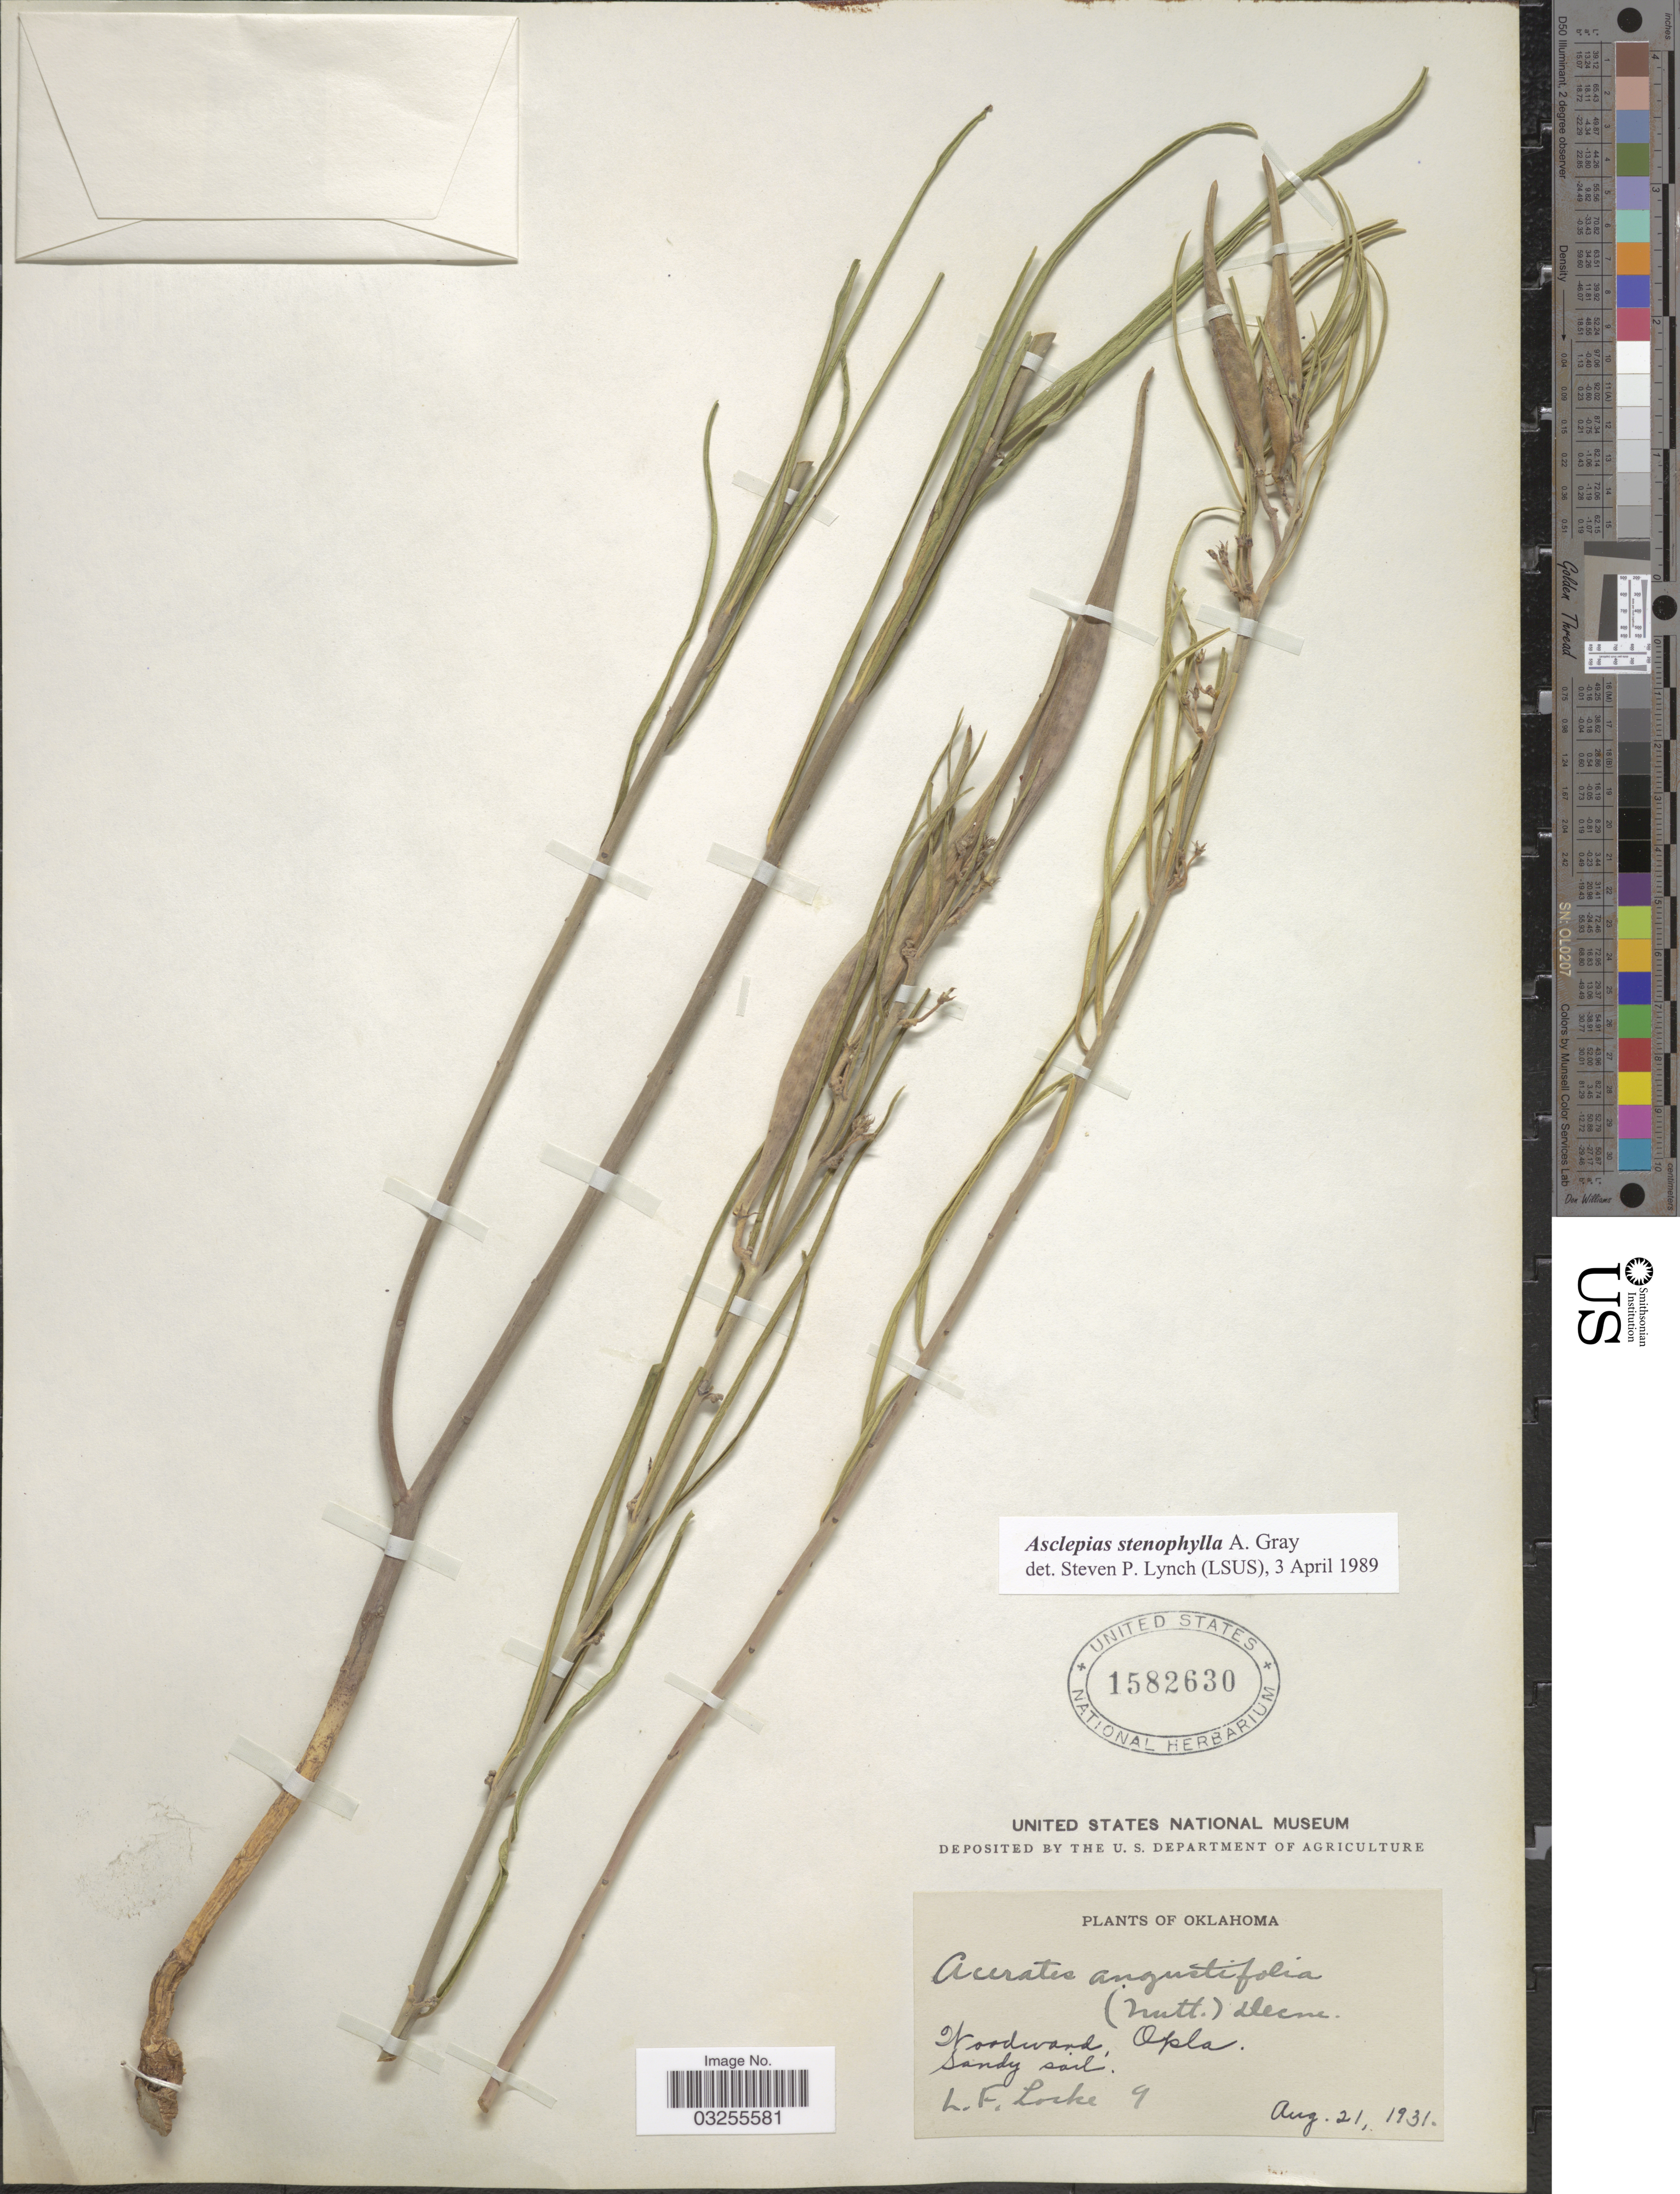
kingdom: Plantae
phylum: Tracheophyta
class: Magnoliopsida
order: Gentianales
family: Apocynaceae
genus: Asclepias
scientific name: Asclepias stenophylla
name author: A. Gray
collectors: L. Locke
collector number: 9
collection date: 1931-08-21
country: United States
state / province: Oklahoma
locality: Woodward, Okla.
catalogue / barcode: US 1582630